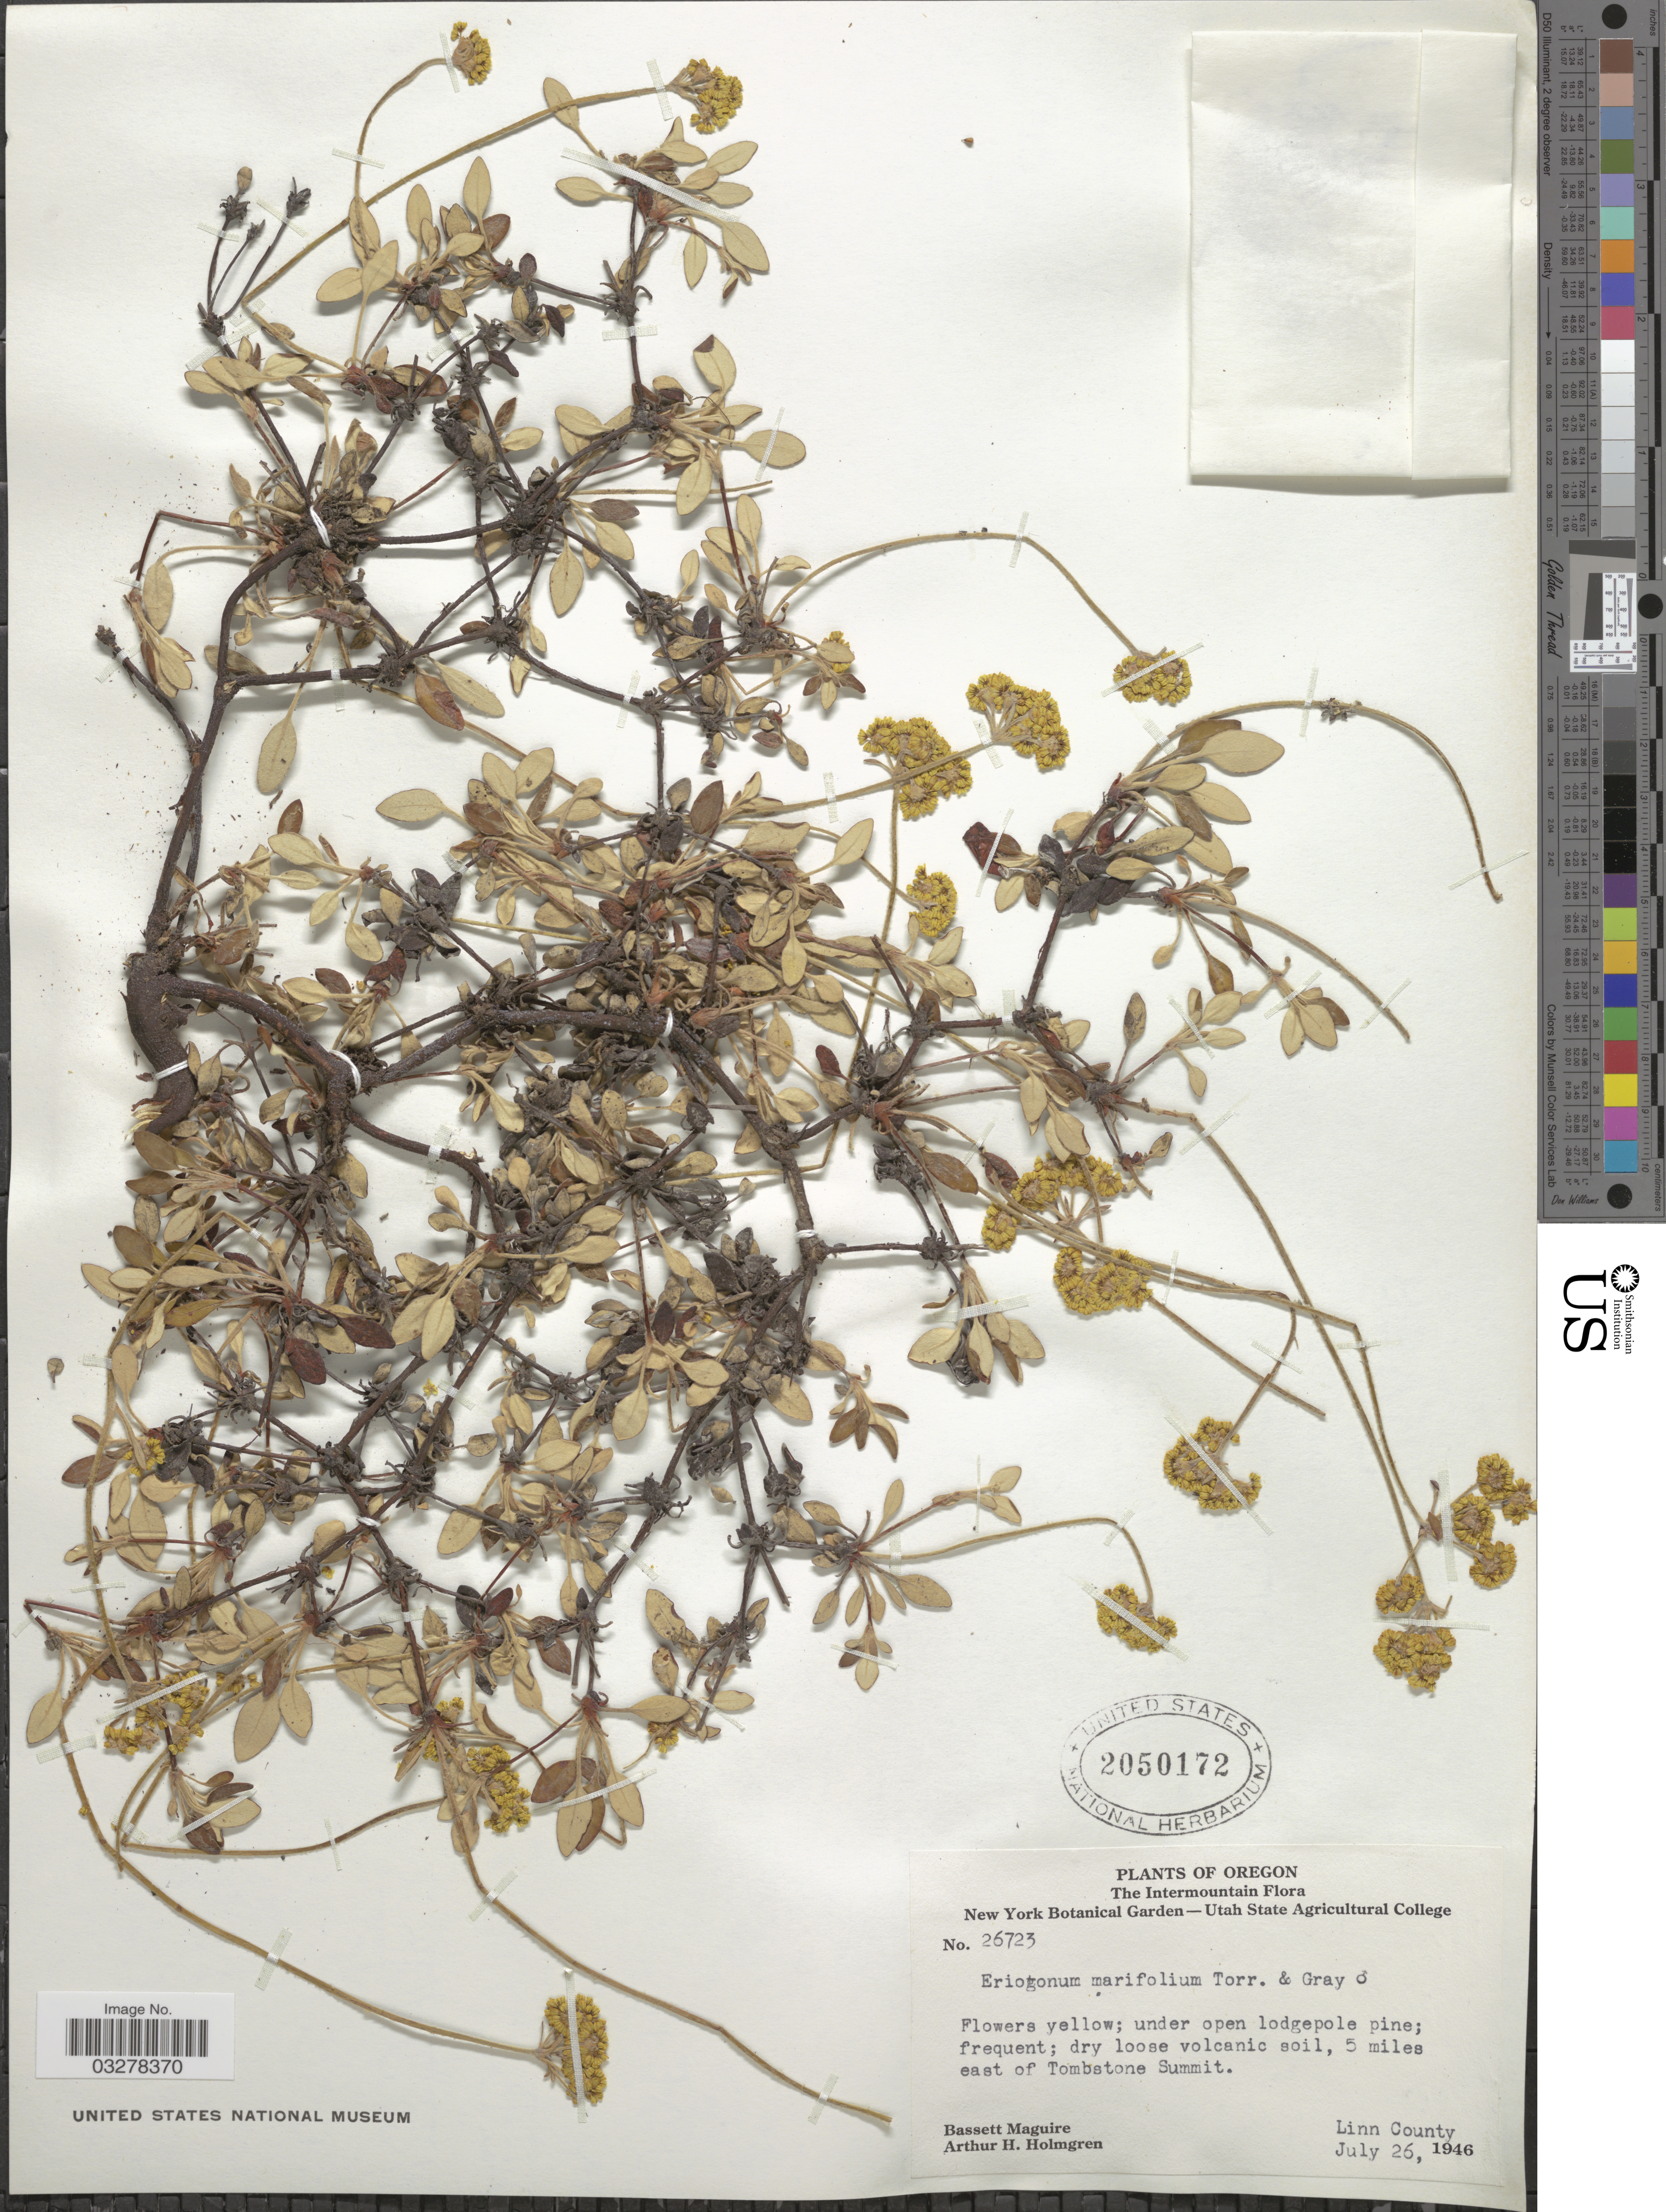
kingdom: Plantae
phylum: Tracheophyta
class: Magnoliopsida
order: Caryophyllales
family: Polygonaceae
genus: Eriogonum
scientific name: Eriogonum marifolium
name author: Torr. & A. Gray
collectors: B. Maguire & A. H. Holmgren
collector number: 26723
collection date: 1946-07-26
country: United States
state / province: Oregon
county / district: Linn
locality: Intermountain. 5 miles east of Tombstone Summit. Linn County.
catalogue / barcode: US 2050172